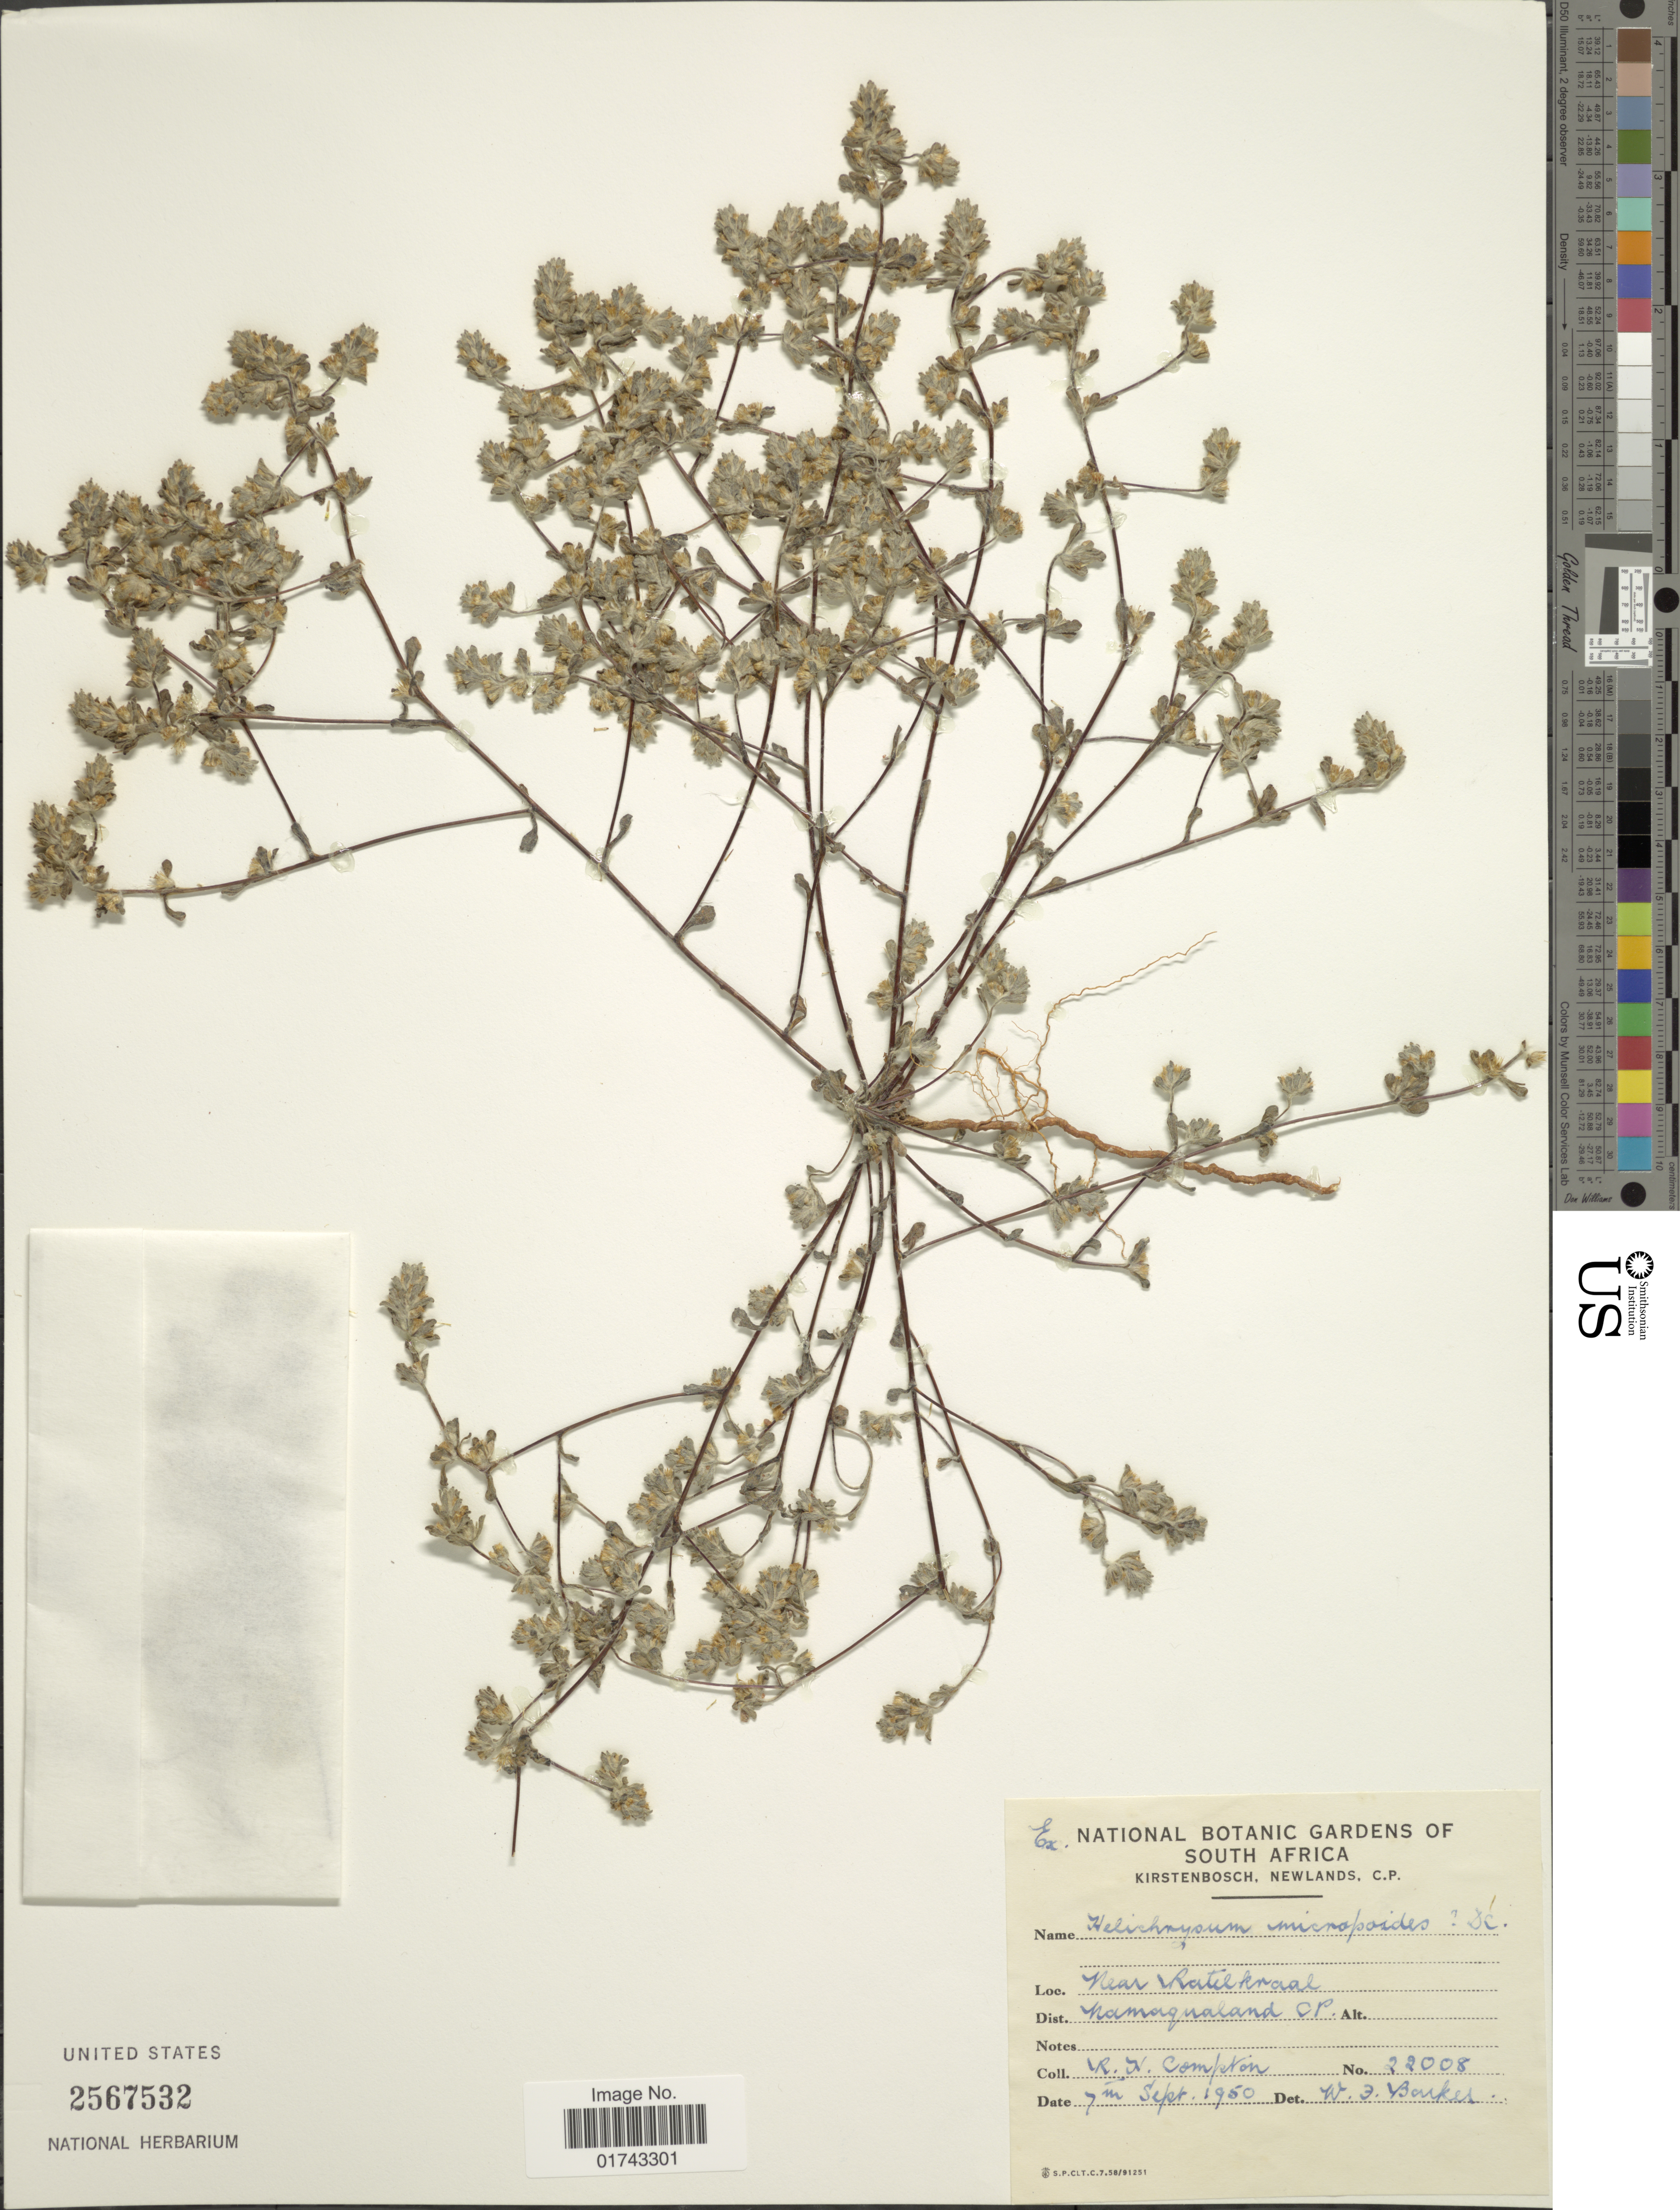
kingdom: Plantae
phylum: Tracheophyta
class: Magnoliopsida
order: Asterales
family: Asteraceae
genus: Helichrysum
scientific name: Helichrysum micropoides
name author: DC.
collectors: R. H. Compton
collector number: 22008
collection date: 1950-09-07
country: South Africa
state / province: Northern Cape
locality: Near Ratilkraal, Namagnaland C. P.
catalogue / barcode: US 2567532